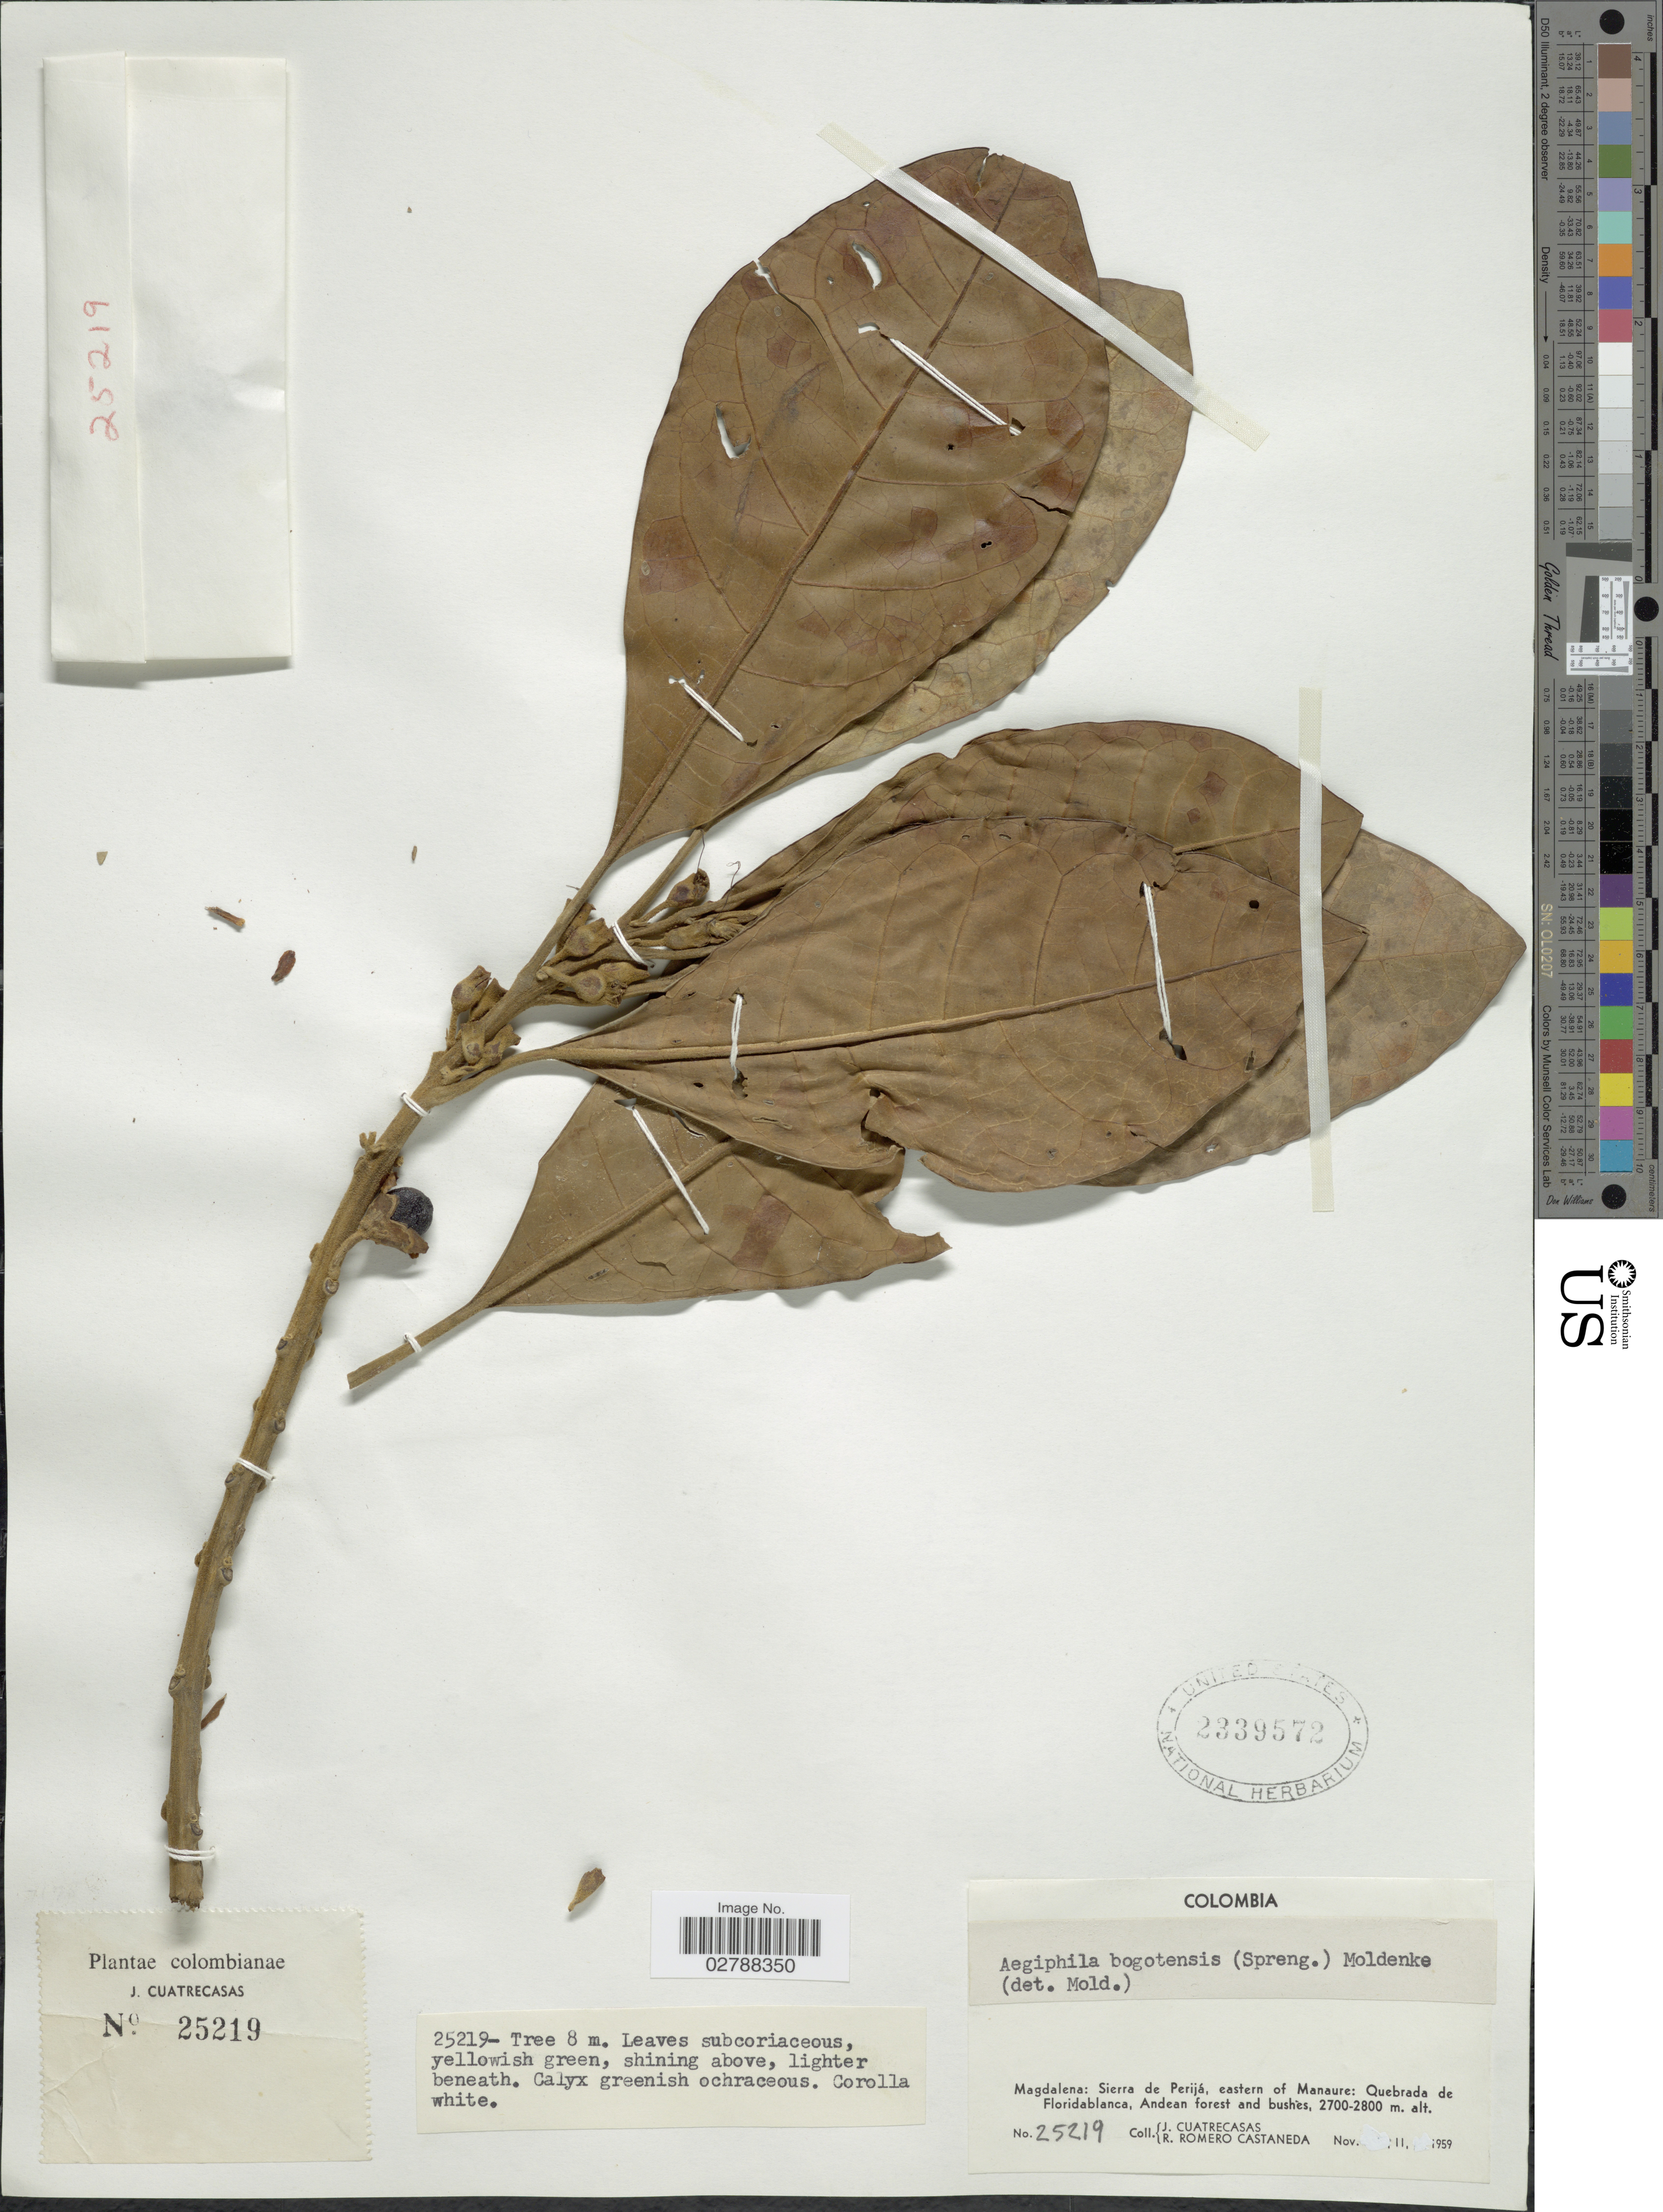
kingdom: Plantae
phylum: Tracheophyta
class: Magnoliopsida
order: Lamiales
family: Lamiaceae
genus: Aegiphila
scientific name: Aegiphila bogotensis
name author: (Spreng.) Moldenke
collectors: J. Cuatrecasas & R. Romero Castañeda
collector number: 25219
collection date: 1959-11-11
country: Colombia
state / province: Magdalena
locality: Sierra de Perijá, eastern of Manaure: Quebrada de Floridablanca, Andean forest and bushes.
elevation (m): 2700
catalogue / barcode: US 2339572